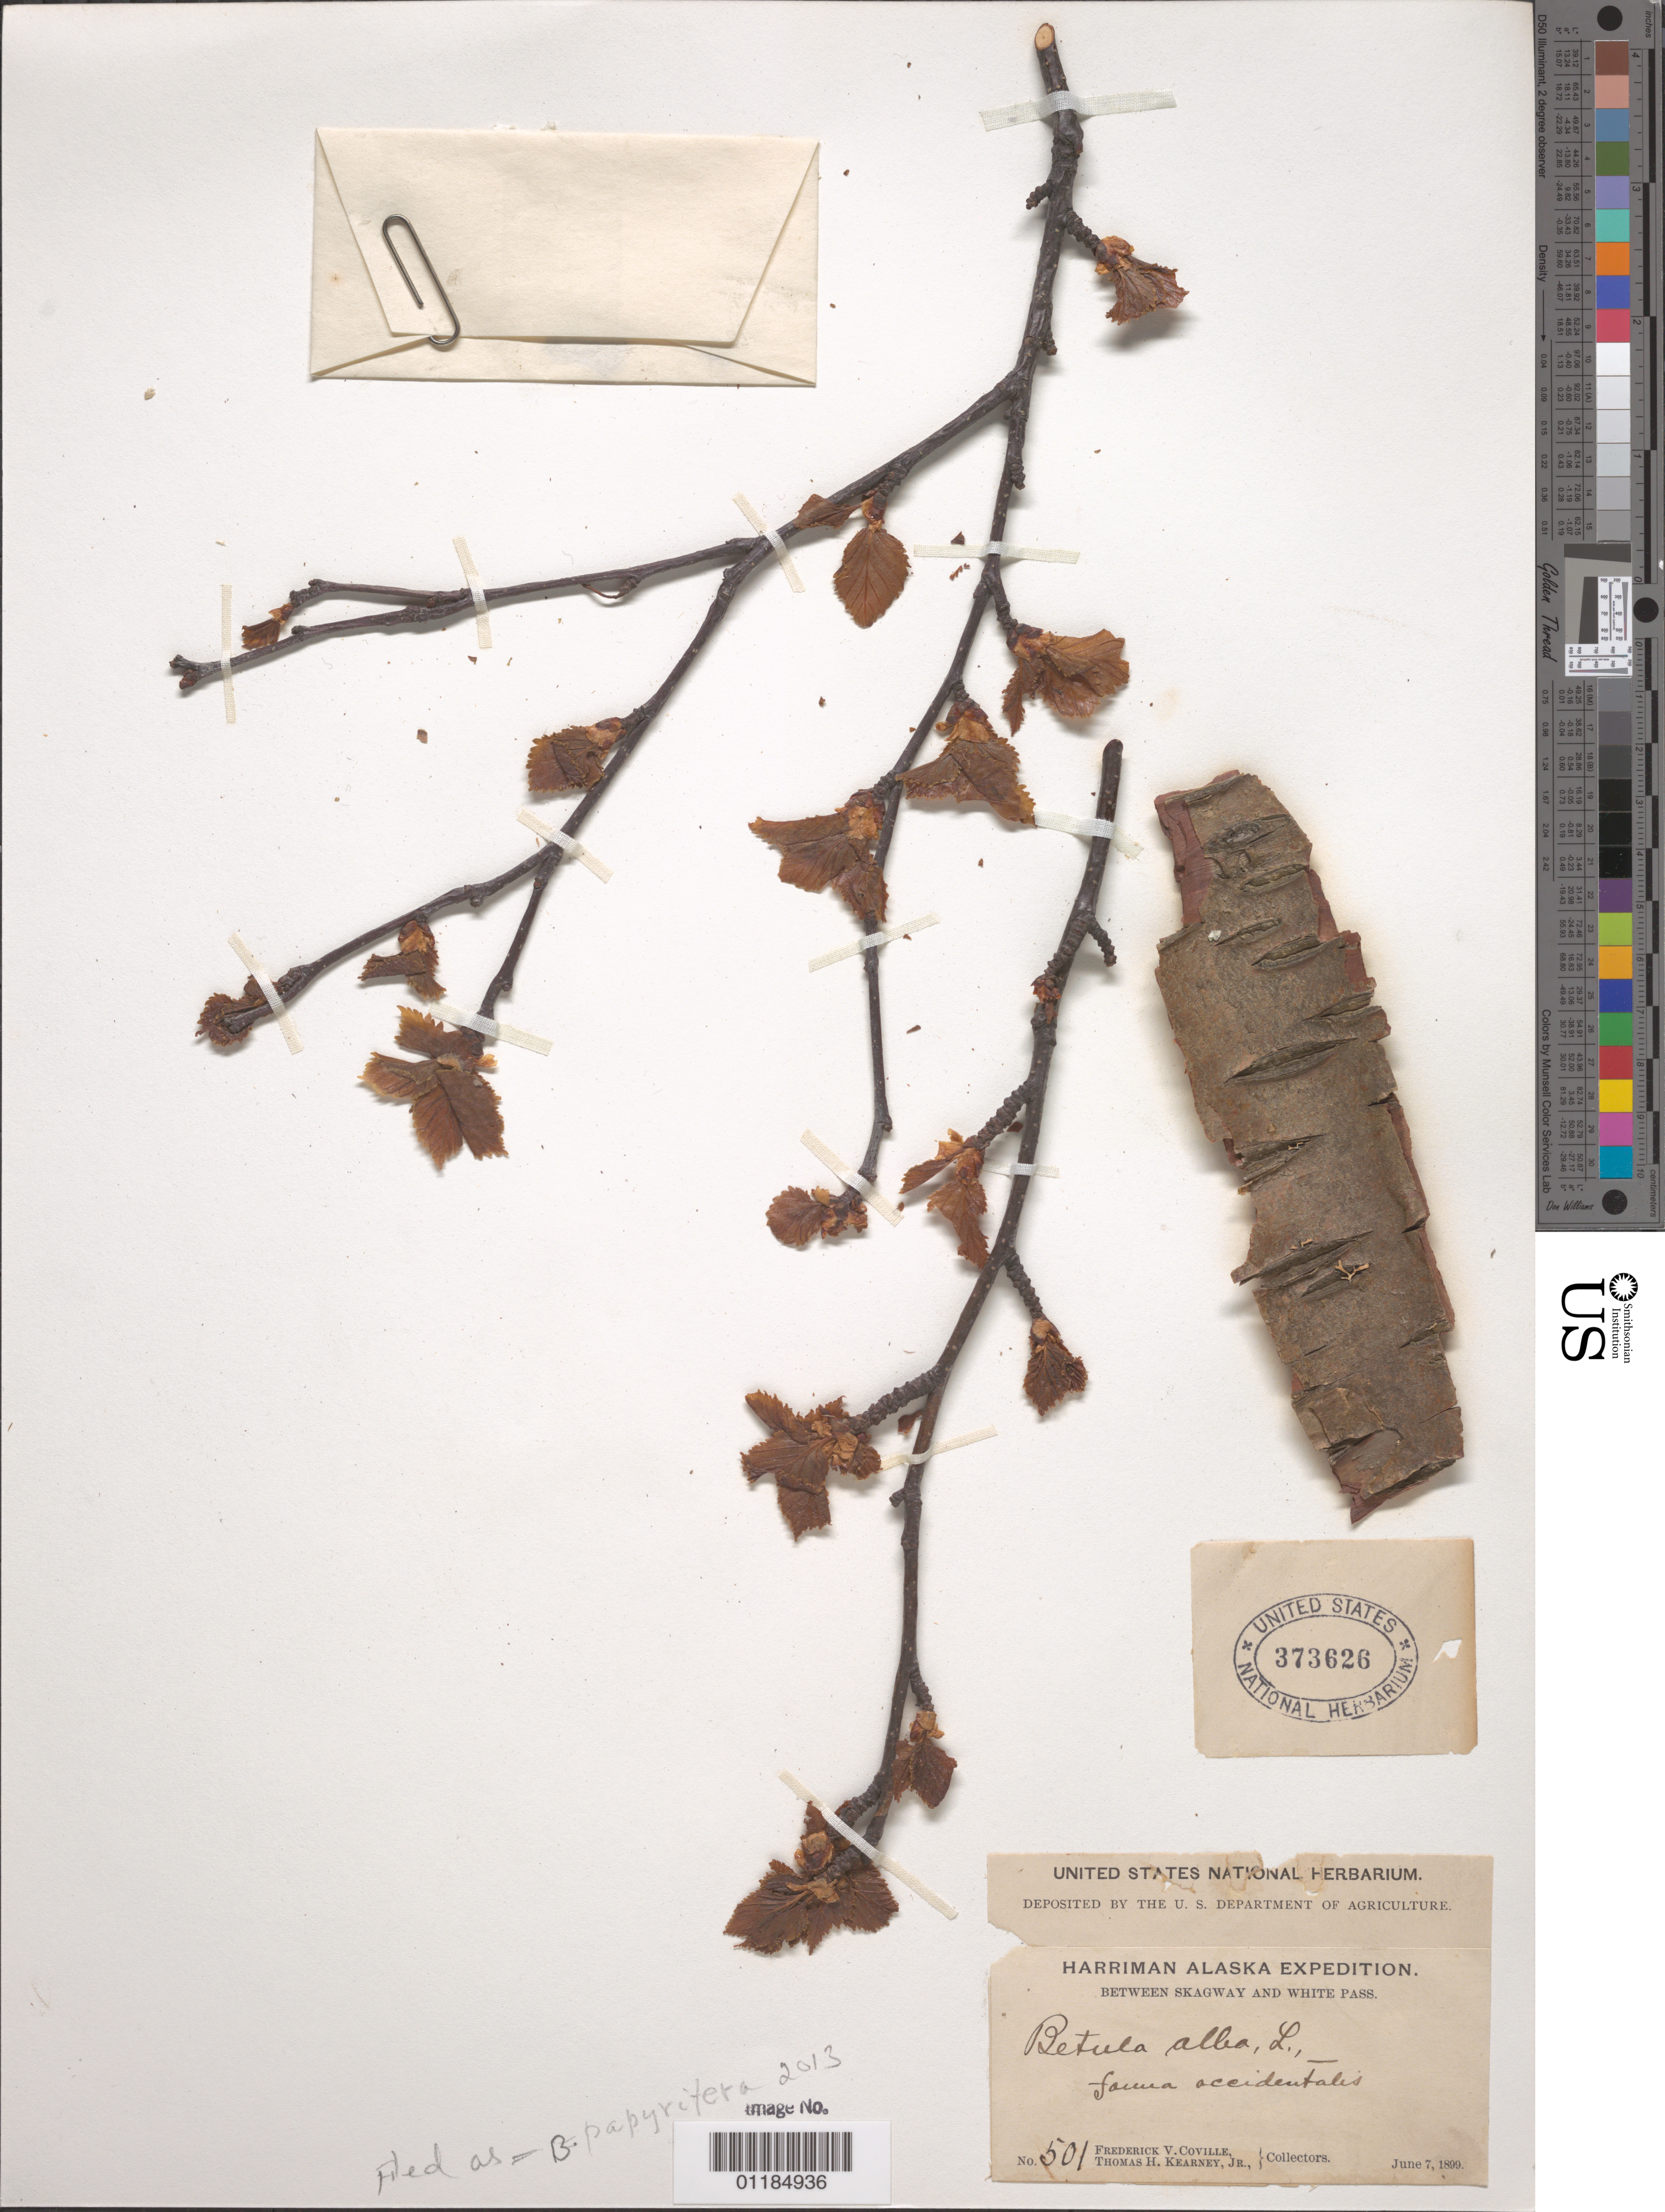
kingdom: Plantae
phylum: Tracheophyta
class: Magnoliopsida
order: Fagales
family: Betulaceae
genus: Betula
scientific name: Betula papyrifera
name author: Marshall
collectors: F. V. Coville & T. H. Kearney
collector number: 501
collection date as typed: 07 Jun 1899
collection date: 1899-06-07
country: United States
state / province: Alaska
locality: Between Skagway and White Pass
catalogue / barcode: US 373626